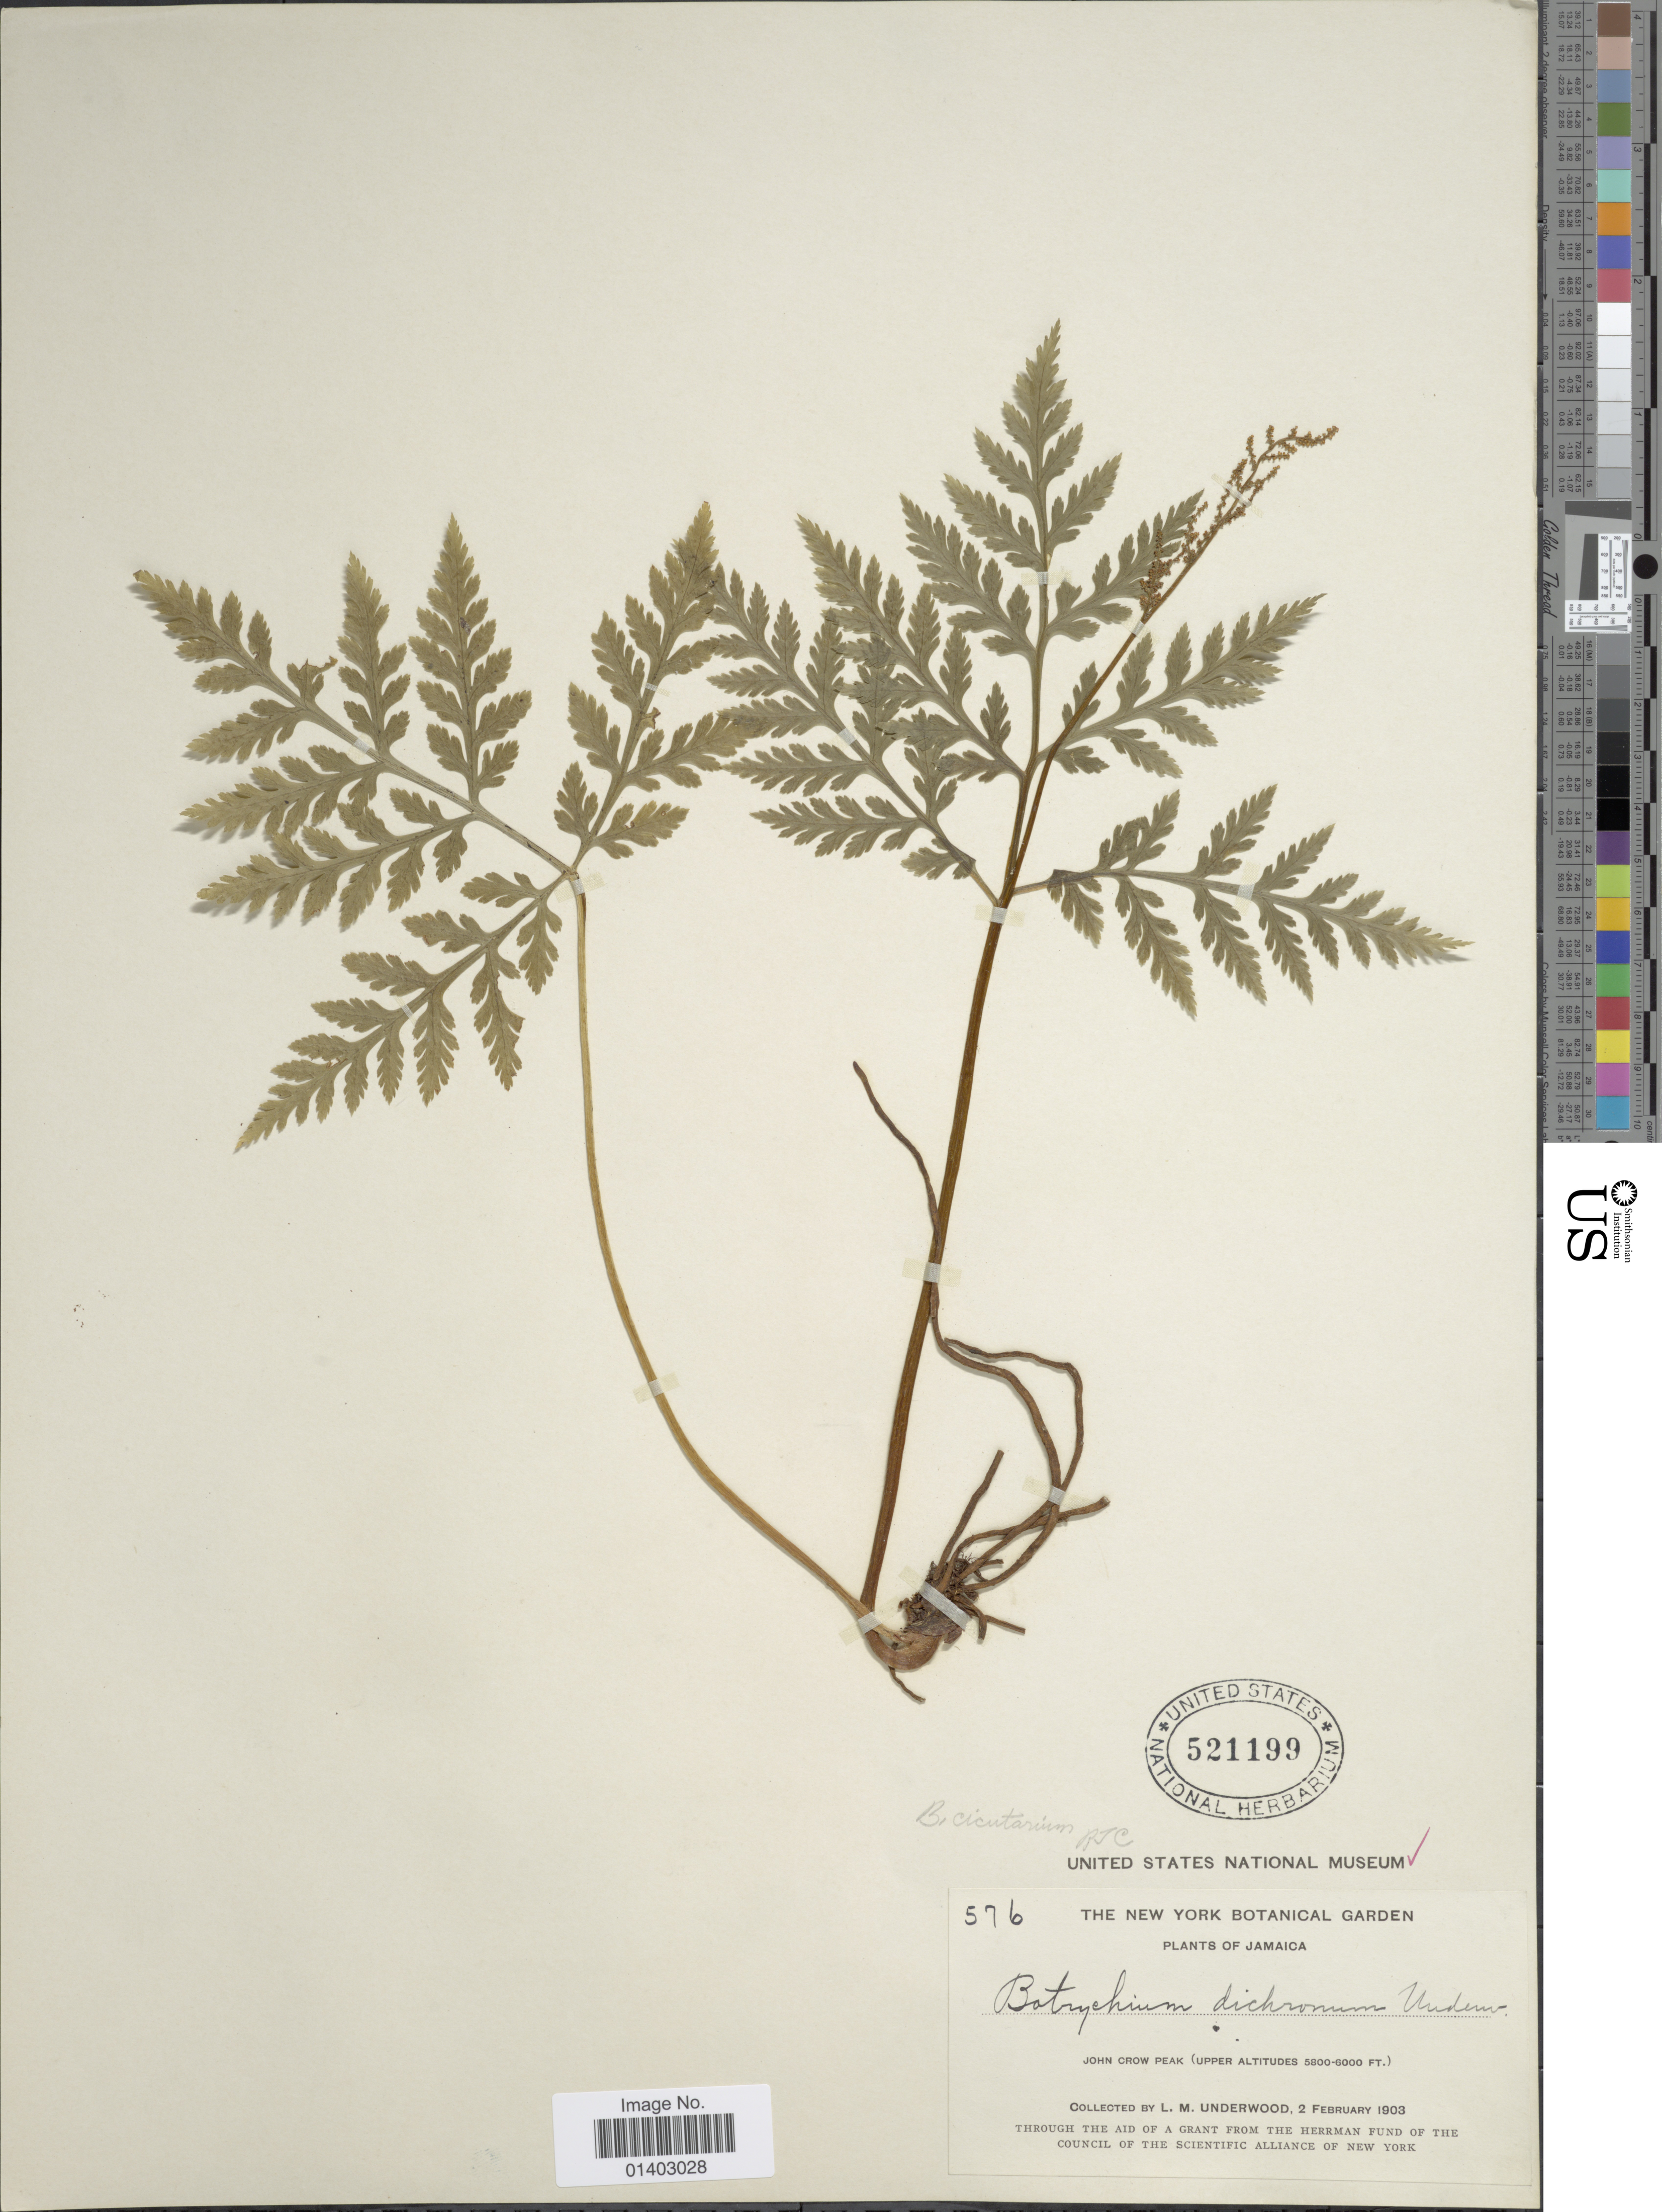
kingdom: Plantae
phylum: Tracheophyta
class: Polypodiopsida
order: Ophioglossales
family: Ophioglossaceae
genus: Botrychium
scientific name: Botrychium virginianum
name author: (L.) Sw.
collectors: L. M. Underwood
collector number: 576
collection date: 1903-02-02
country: Jamaica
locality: John Crow Peak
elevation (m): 1768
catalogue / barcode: US 521199